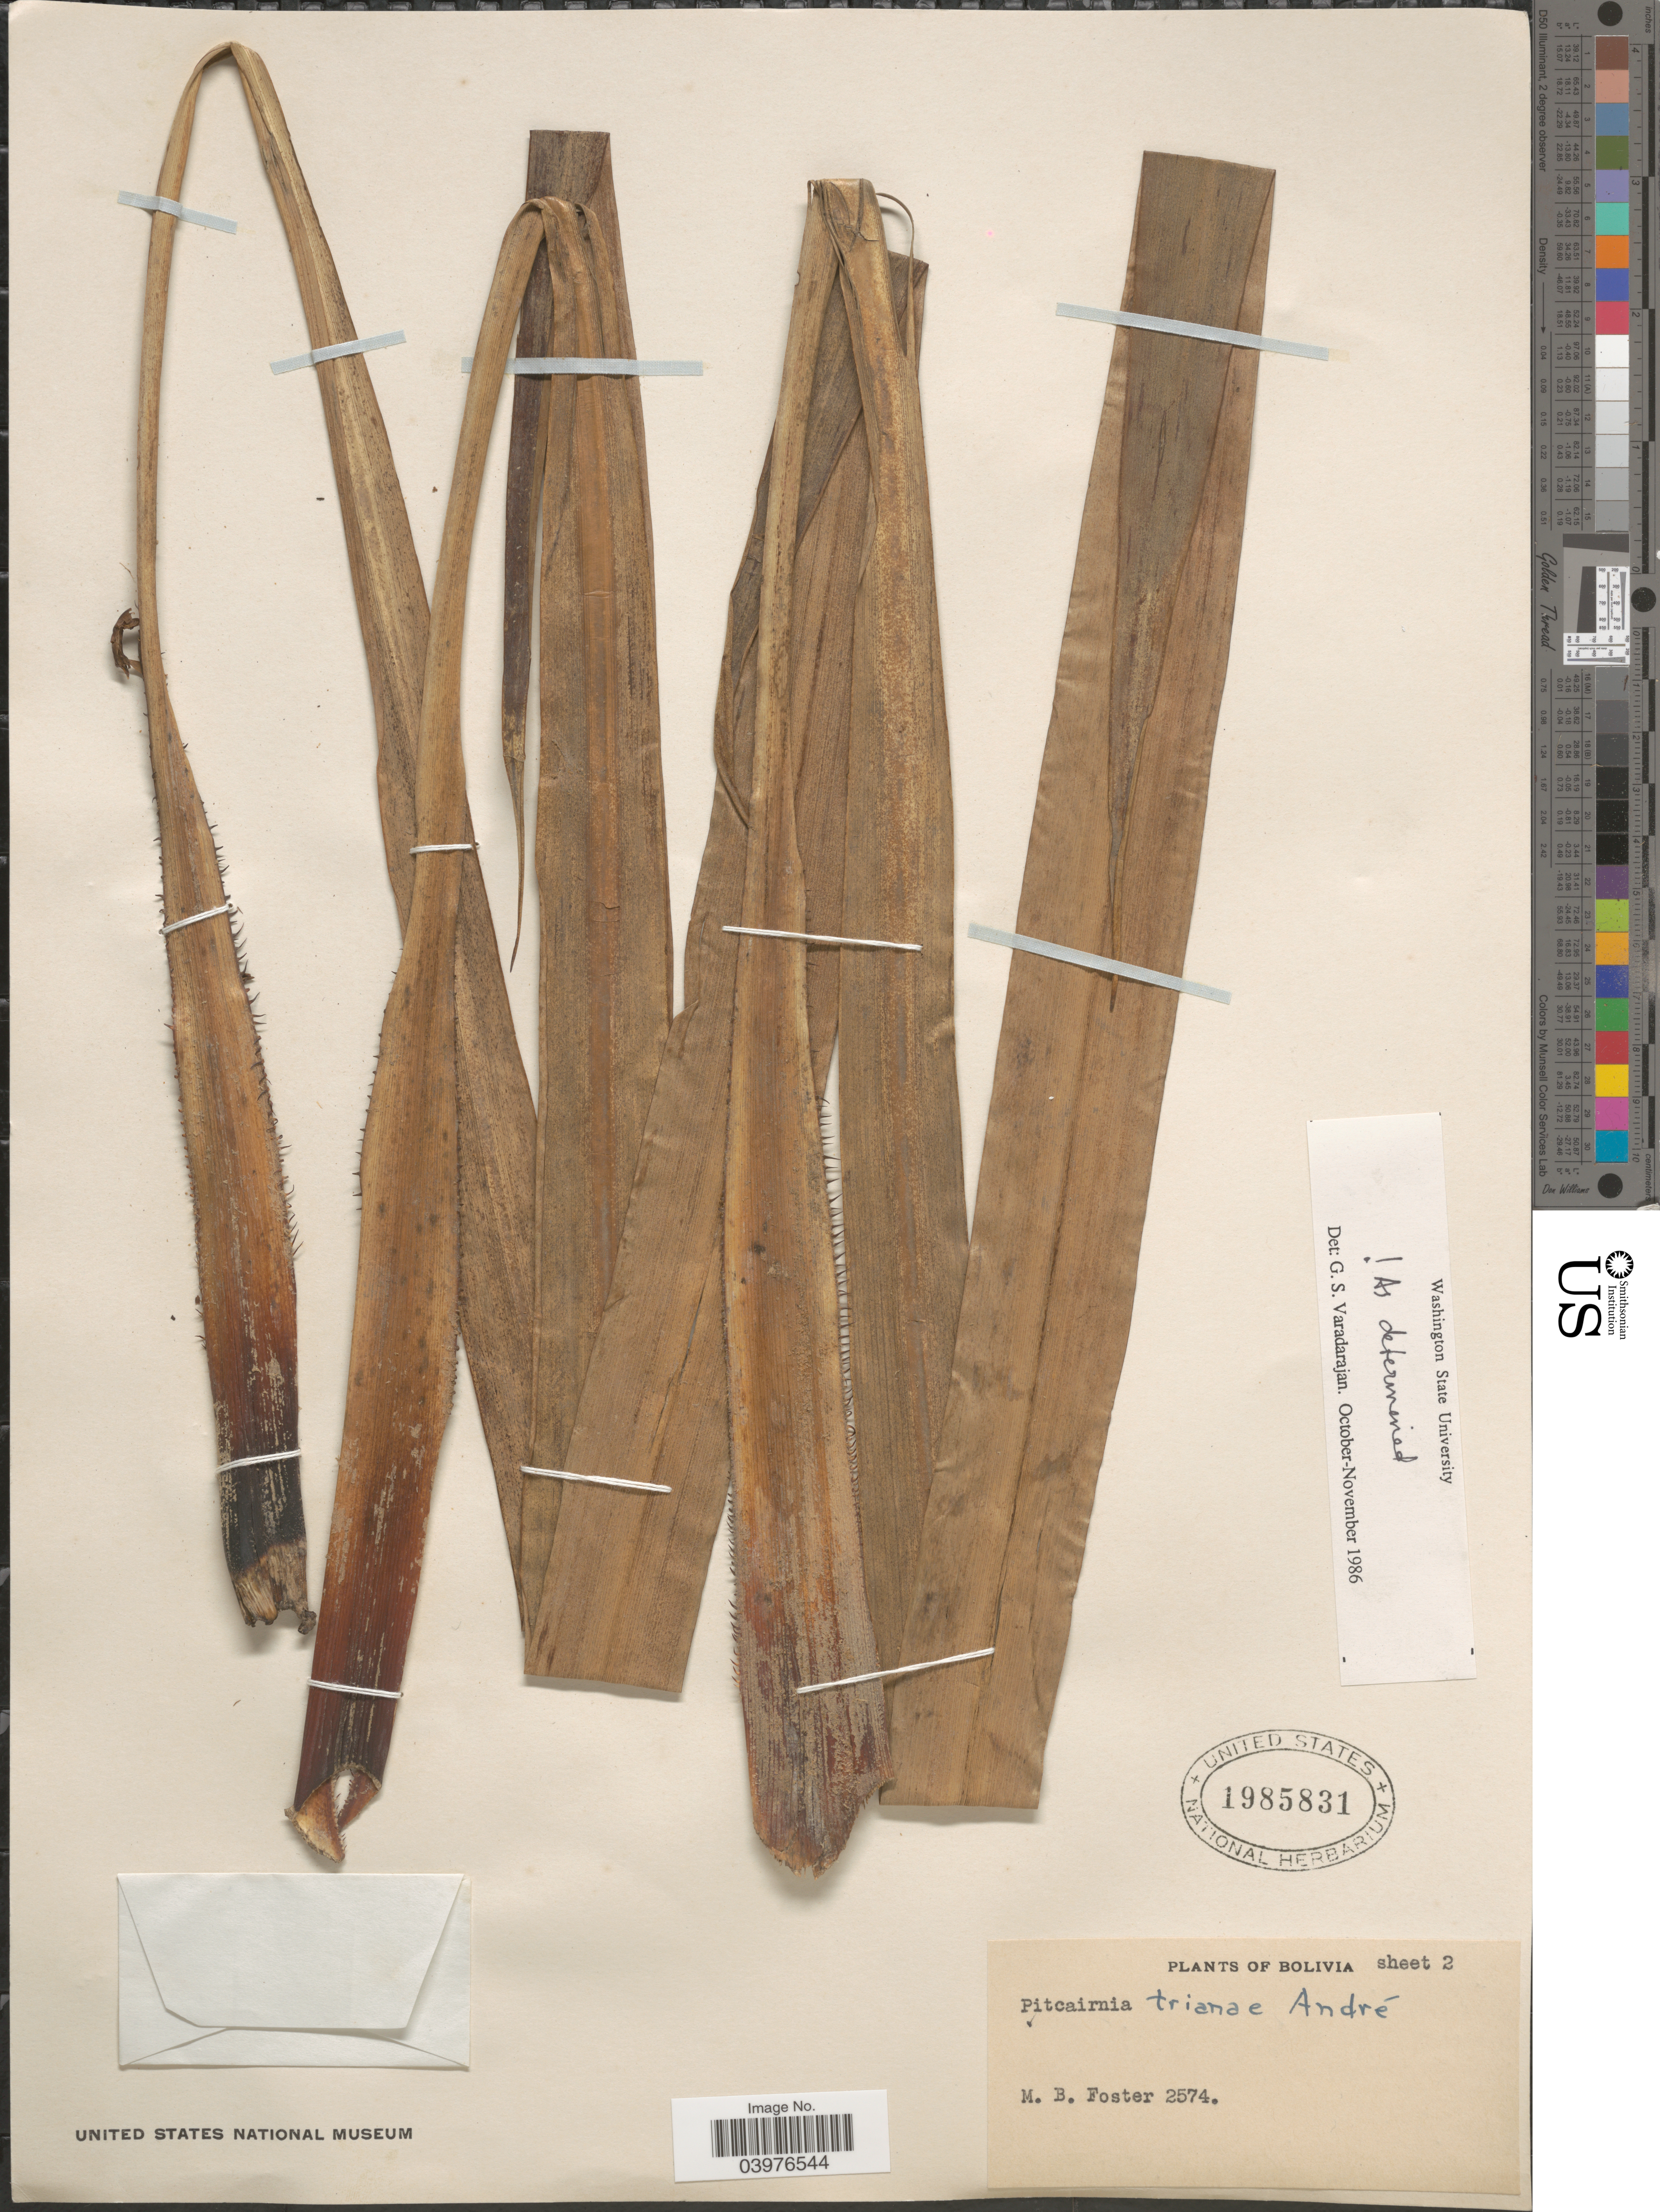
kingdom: Plantae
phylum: Tracheophyta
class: Liliopsida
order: Poales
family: Bromeliaceae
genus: Pitcairnia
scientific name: Pitcairnia trianae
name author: André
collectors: M. B. Foster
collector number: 2574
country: Bolivia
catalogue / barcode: US 1985831